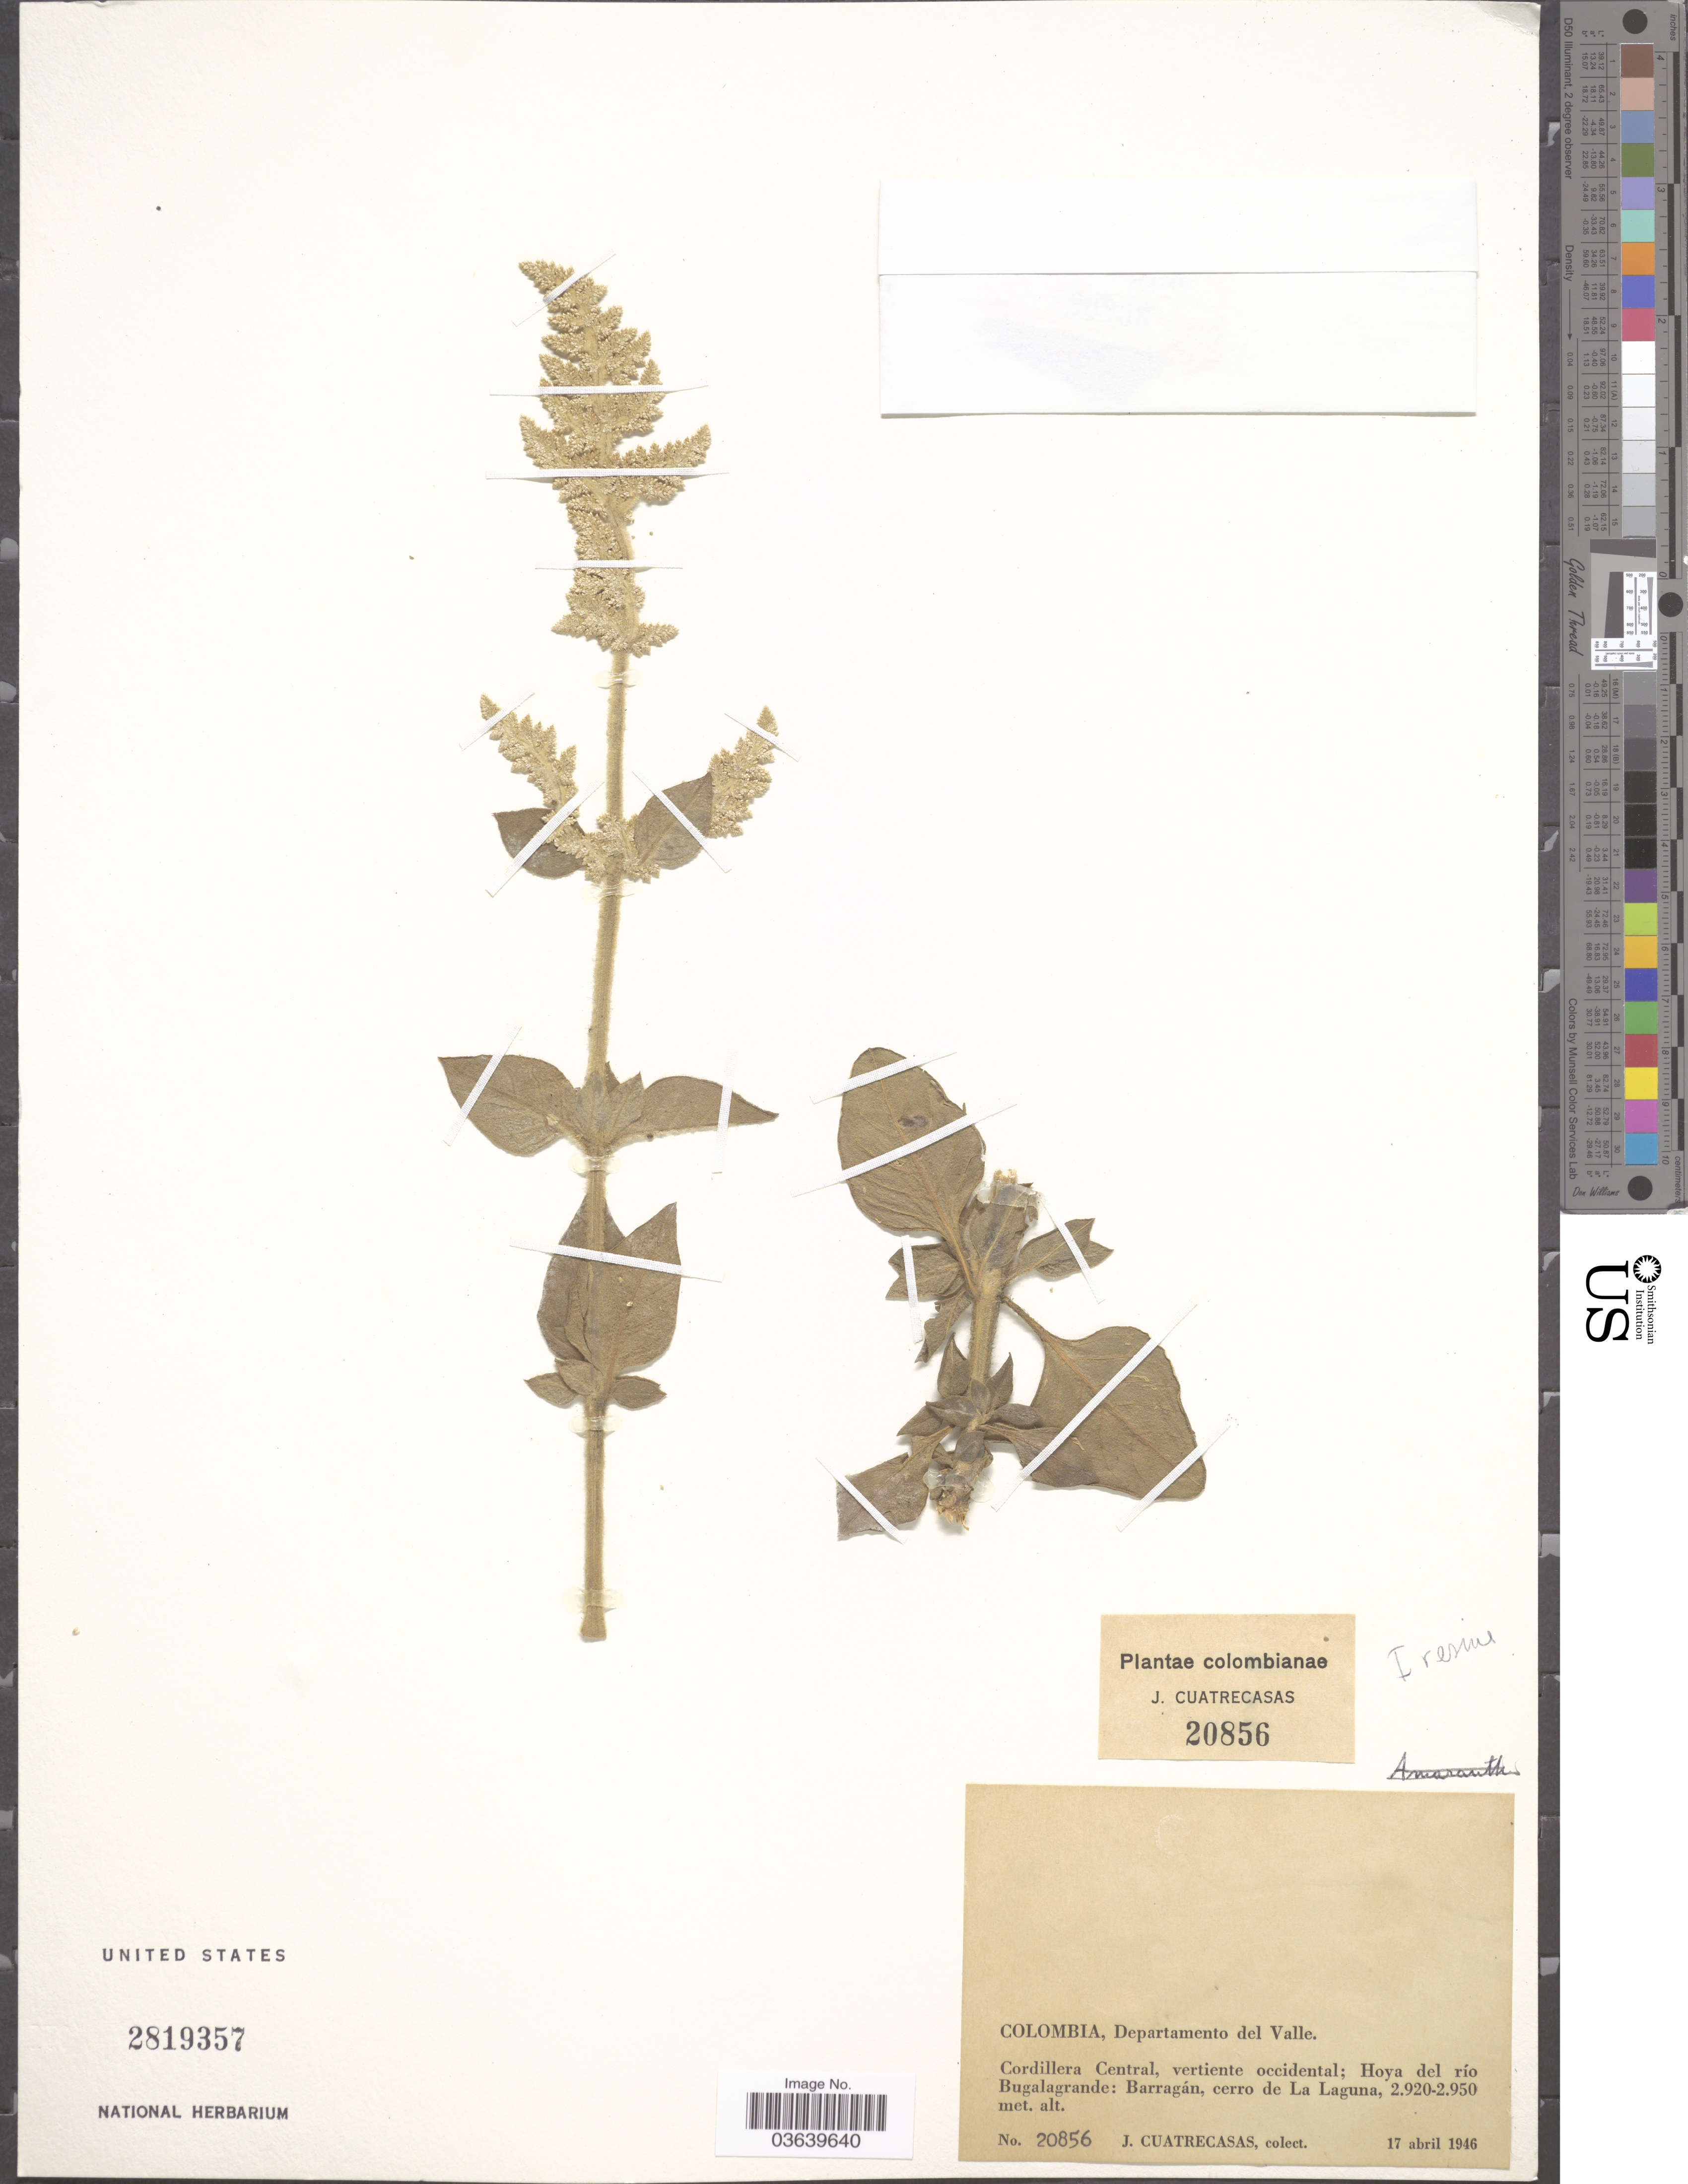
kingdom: Plantae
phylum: Tracheophyta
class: Magnoliopsida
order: Caryophyllales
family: Amaranthaceae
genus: Iresine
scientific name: Iresine sp.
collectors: J. Cuatrecasas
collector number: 20856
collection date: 1946-04-17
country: Colombia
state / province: Valle del Cauca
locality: Departamento del Valle. Cordillera Central, vertiente occidental; Hoya del río Bugalagrande: Barragán, cerro de La Laguna.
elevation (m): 2920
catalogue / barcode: US 2819357